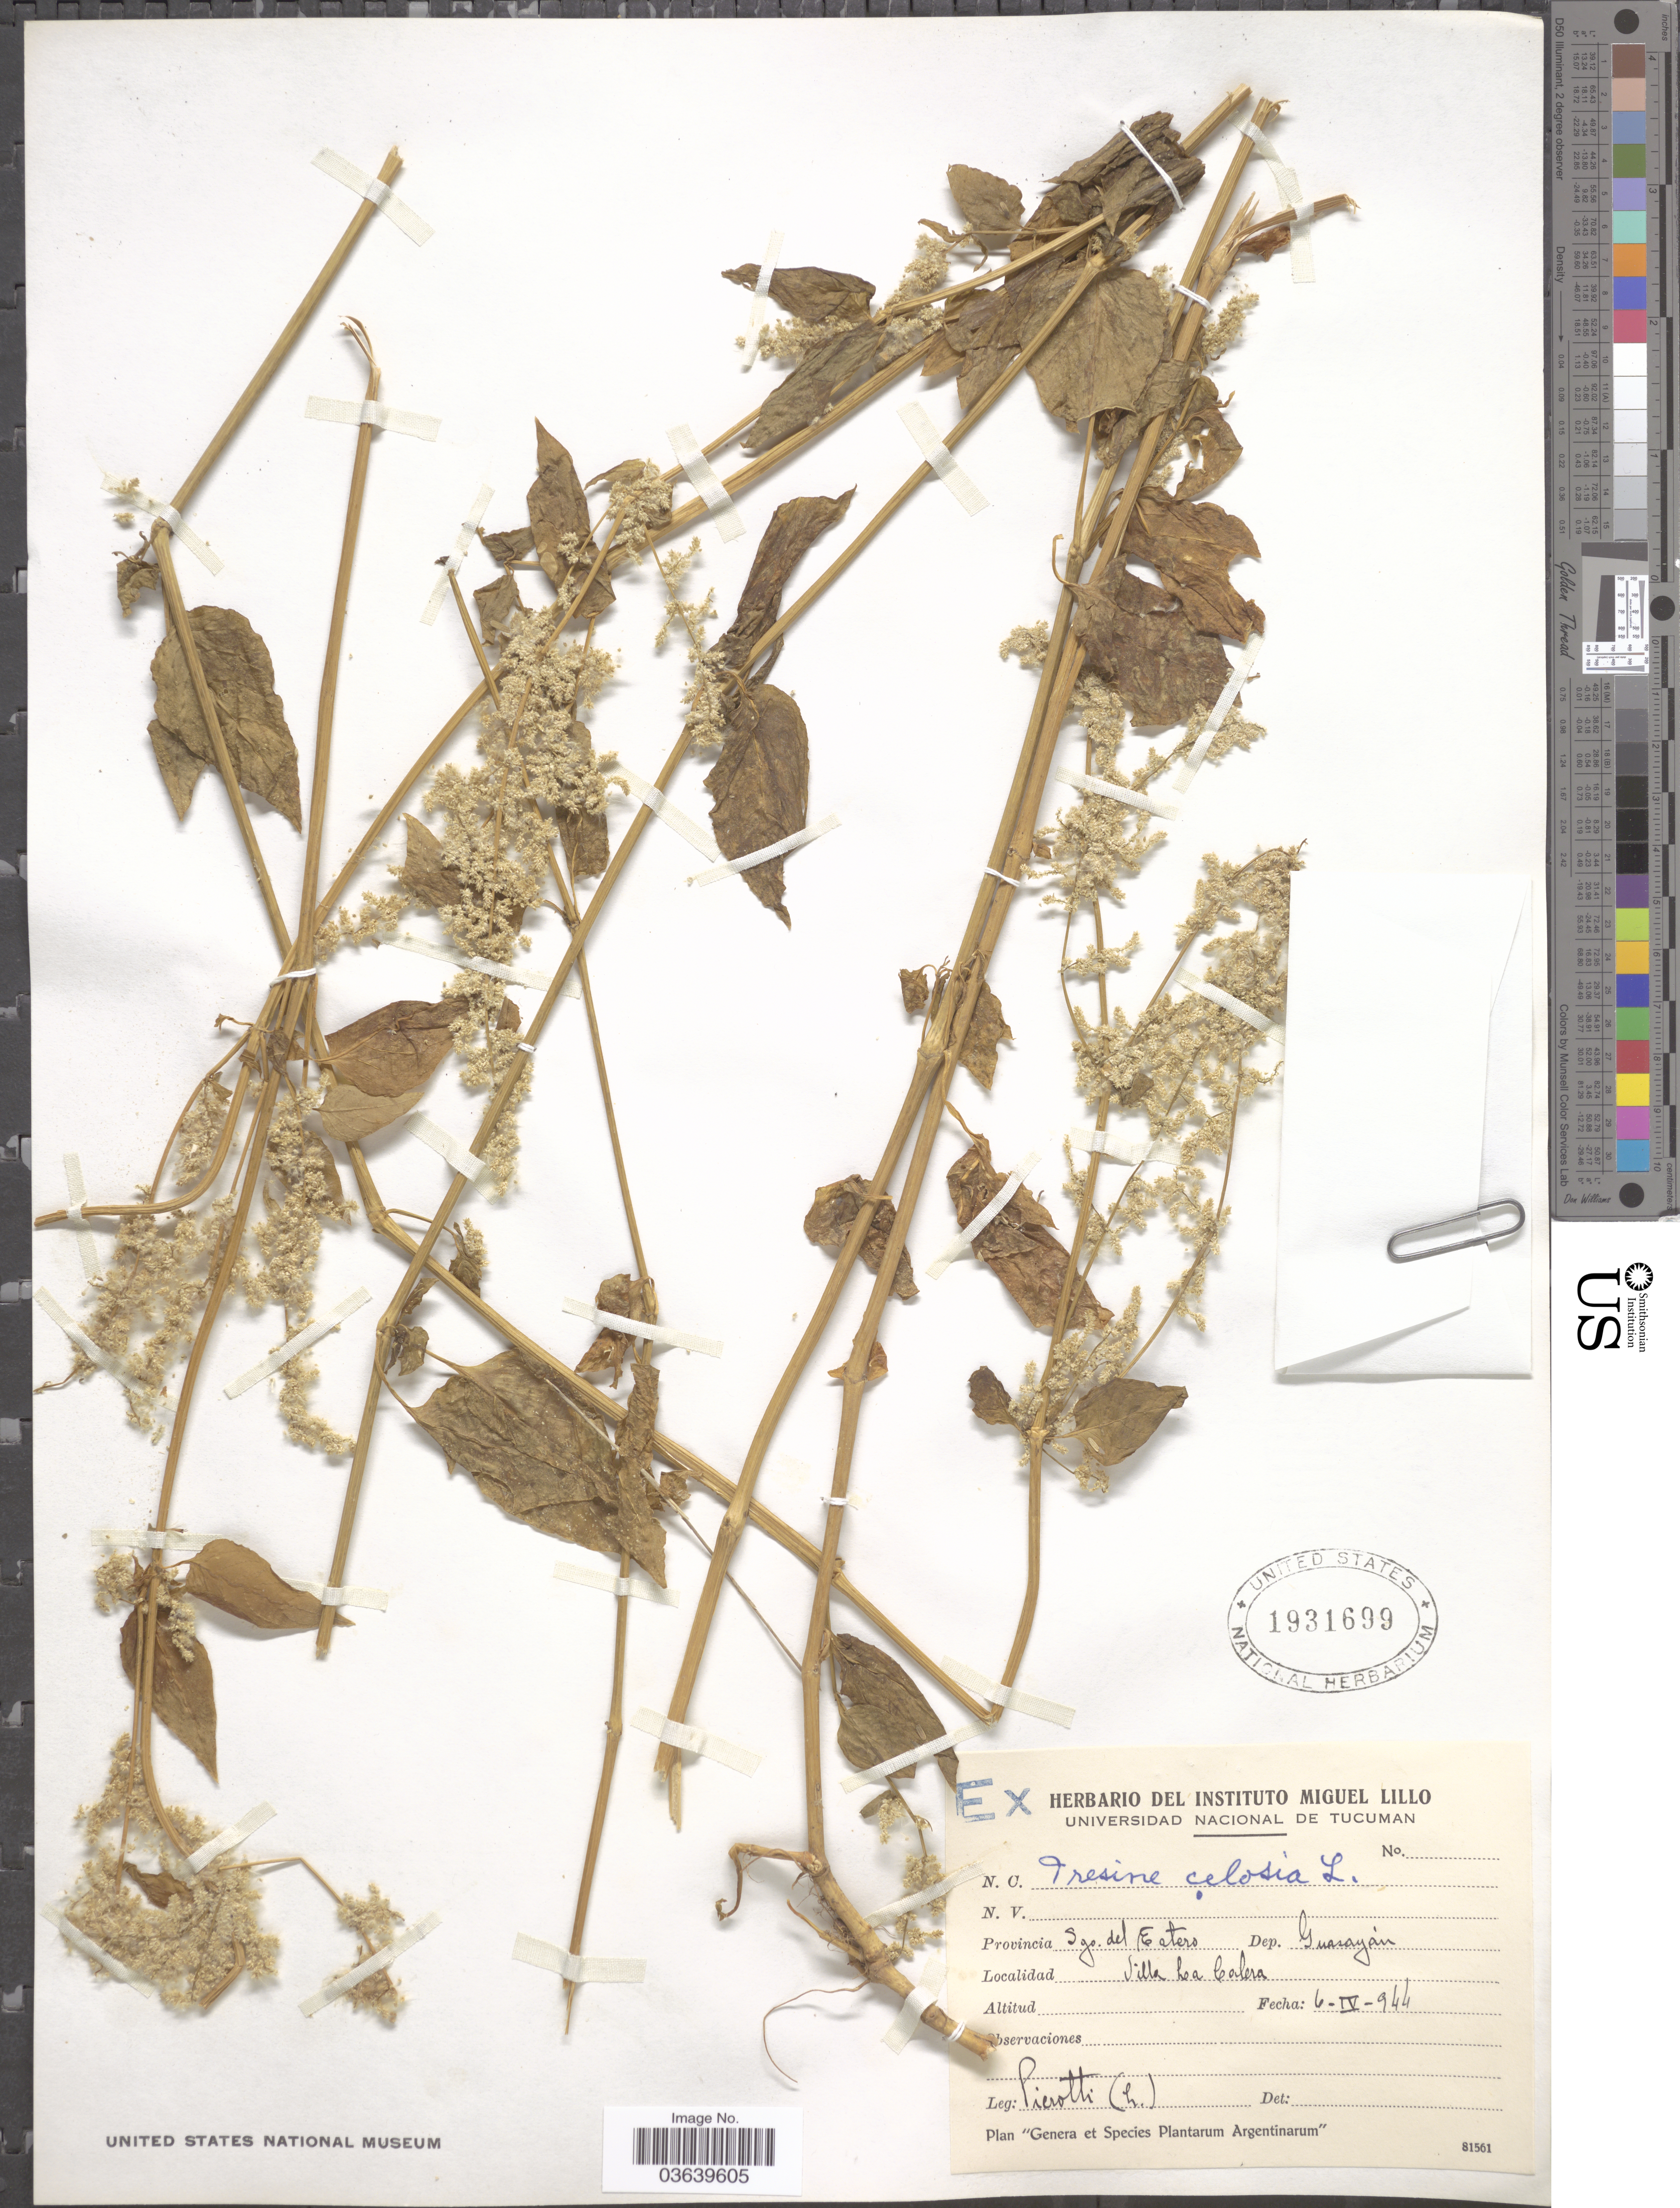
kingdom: Plantae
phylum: Tracheophyta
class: Magnoliopsida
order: Caryophyllales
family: Amaranthaceae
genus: Iresine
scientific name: Iresine diffusa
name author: Humb. & Bonpl. ex Willd.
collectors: Pierotti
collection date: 1944-04-06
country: Argentina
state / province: Santiago del Estero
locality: Dep. Guasayán, Villa La Calera.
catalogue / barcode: US 1931699